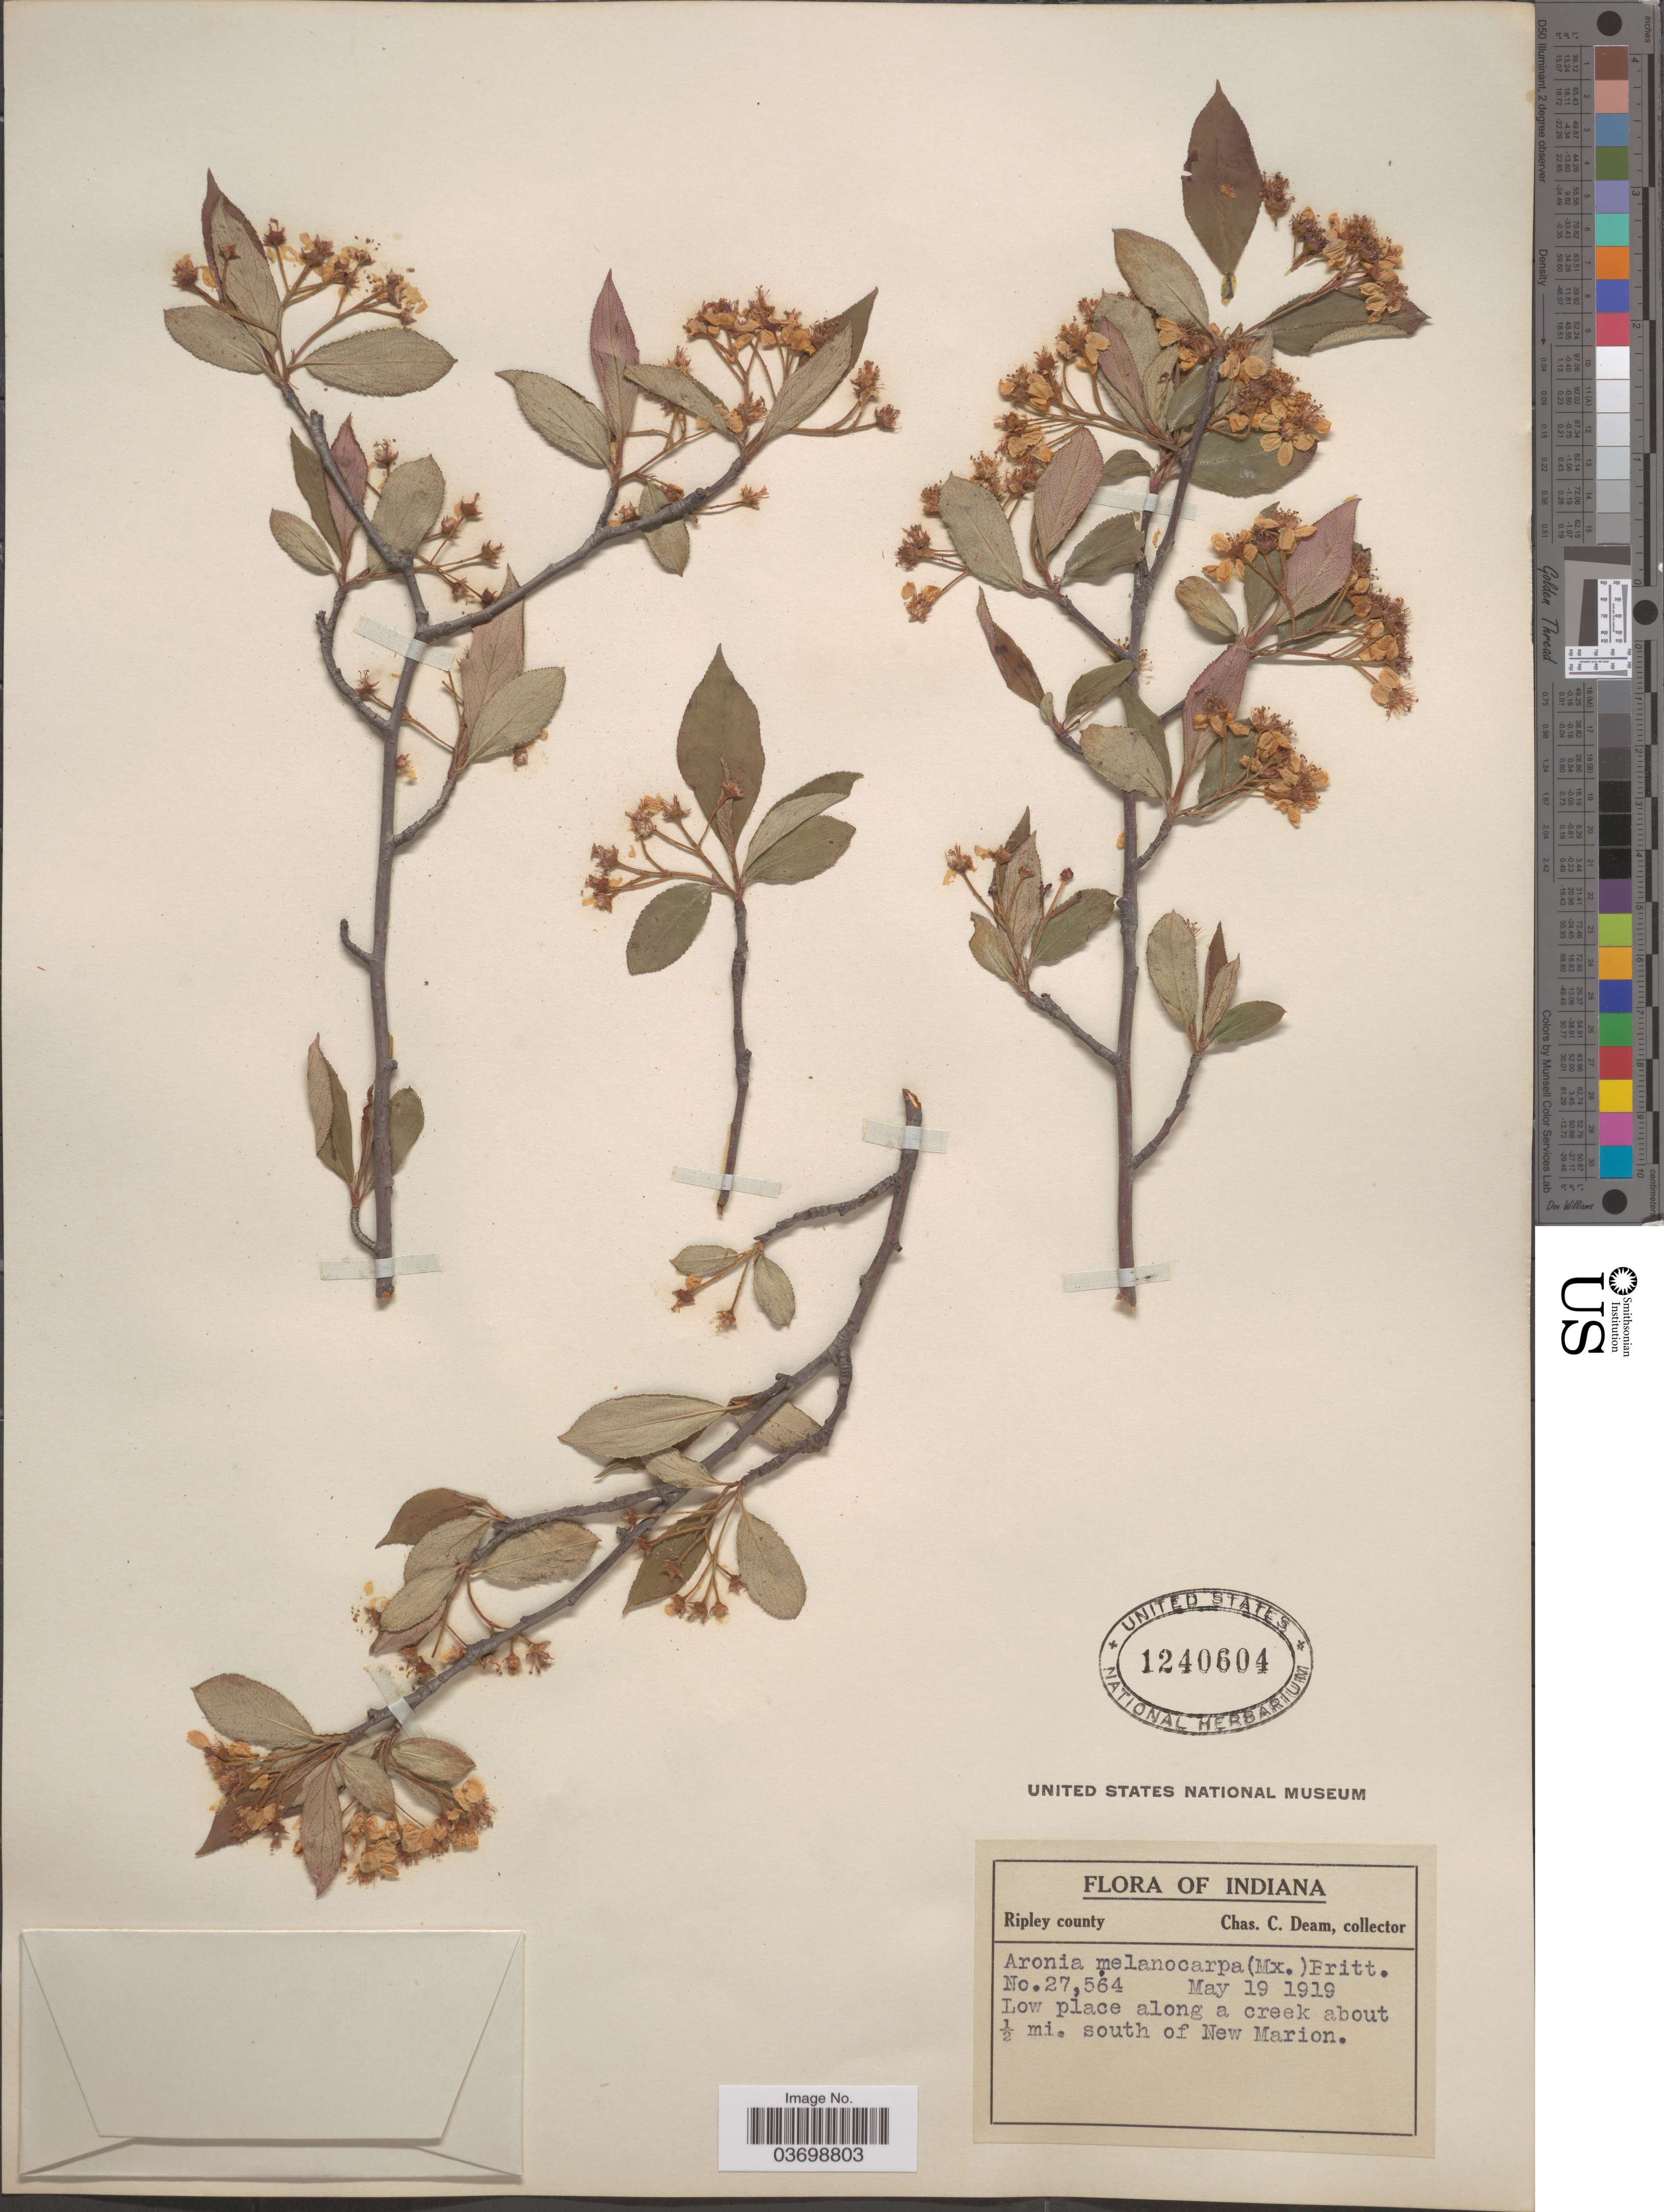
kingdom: Plantae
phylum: Tracheophyta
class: Magnoliopsida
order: Rosales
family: Rosaceae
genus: Aronia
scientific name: Aronia melanocarpa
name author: (Michx.) Elliott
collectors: C. C. Deam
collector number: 27564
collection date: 1919-05-19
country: United States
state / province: Indiana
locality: Ripley county. Low place along a creek about ½ mi. south of New Marion.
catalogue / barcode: US 1240604